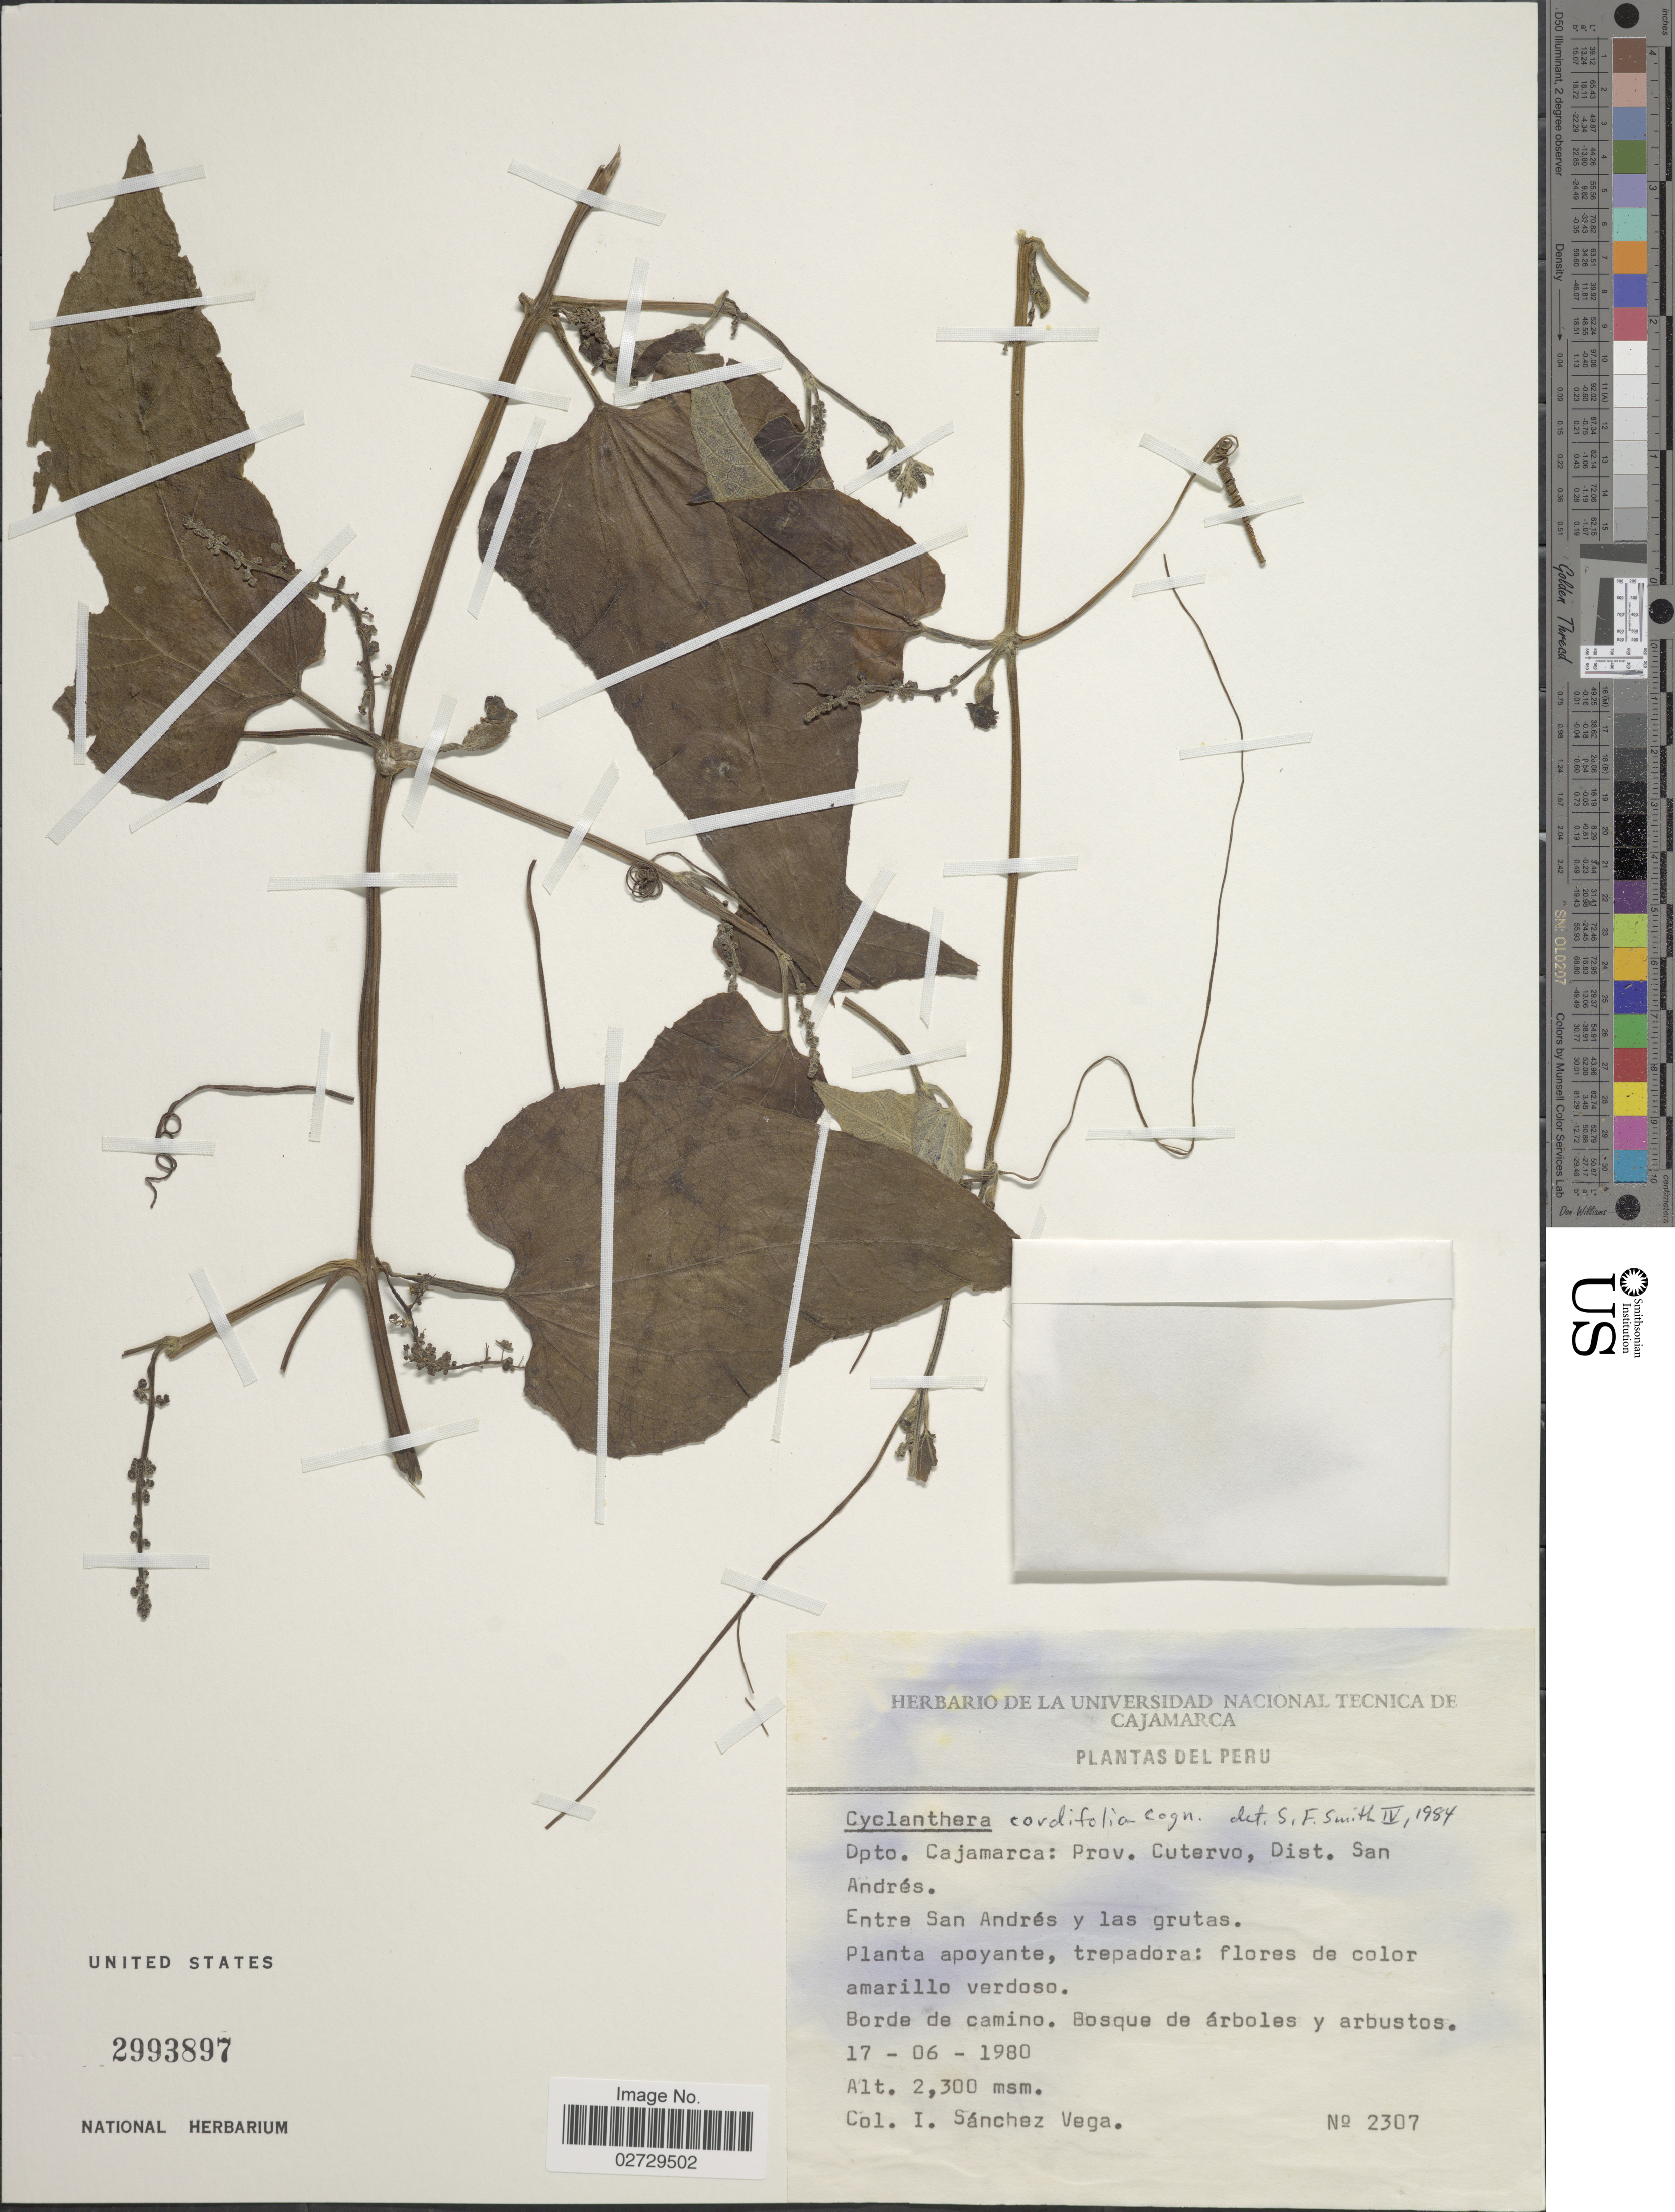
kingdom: Plantae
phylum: Tracheophyta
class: Magnoliopsida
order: Cucurbitales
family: Cucurbitaceae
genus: Cyclanthera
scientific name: Cyclanthera cordifolia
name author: Cogn.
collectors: I. Sánchez Vega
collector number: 2307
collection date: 1980-06-17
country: Peru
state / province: Cajamarca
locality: Dpto. Cajamarca: Prov. Cutervo, Dist. San Andres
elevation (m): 2300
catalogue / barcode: US 2993897